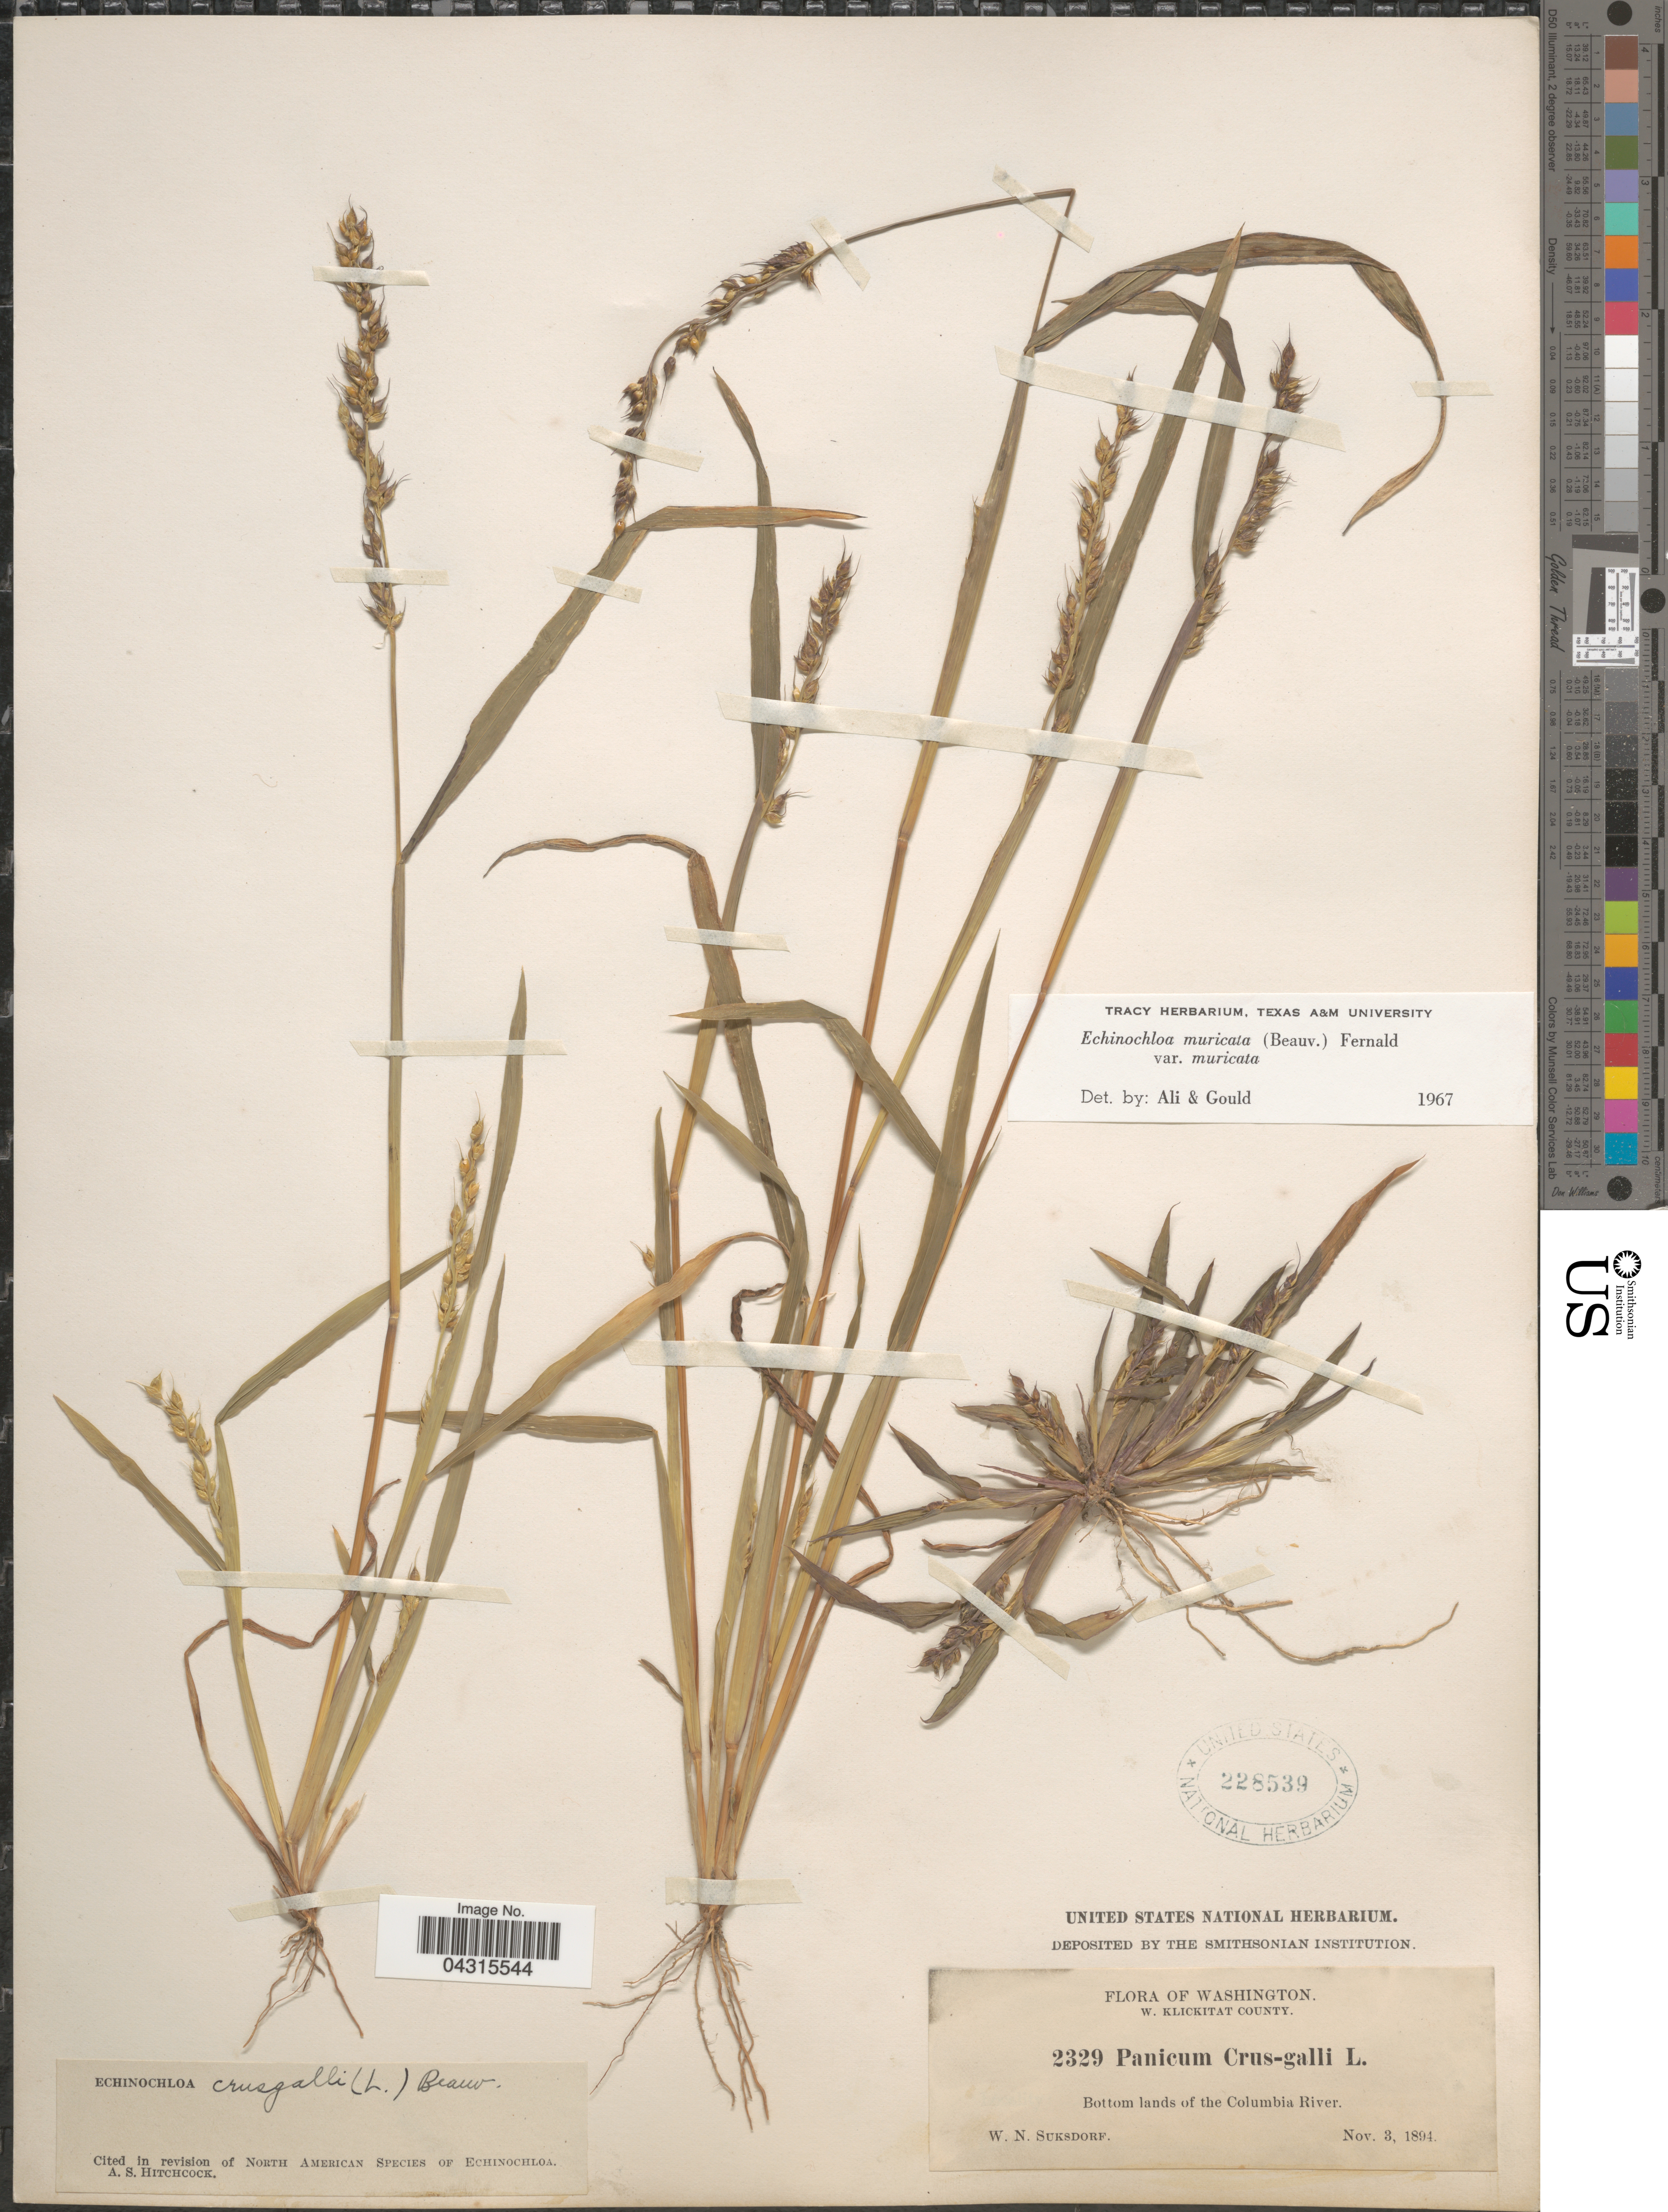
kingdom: Plantae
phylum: Tracheophyta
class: Liliopsida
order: Poales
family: Poaceae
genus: Echinochloa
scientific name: Echinochloa muricata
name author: (P. Beauv.) Fernald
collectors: W. N. Suksdorf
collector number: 2329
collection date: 1894-11-03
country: United States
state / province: Washington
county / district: Klickitat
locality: W. Klickitat County. Bottom lands of the Columbia River.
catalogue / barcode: US 228539